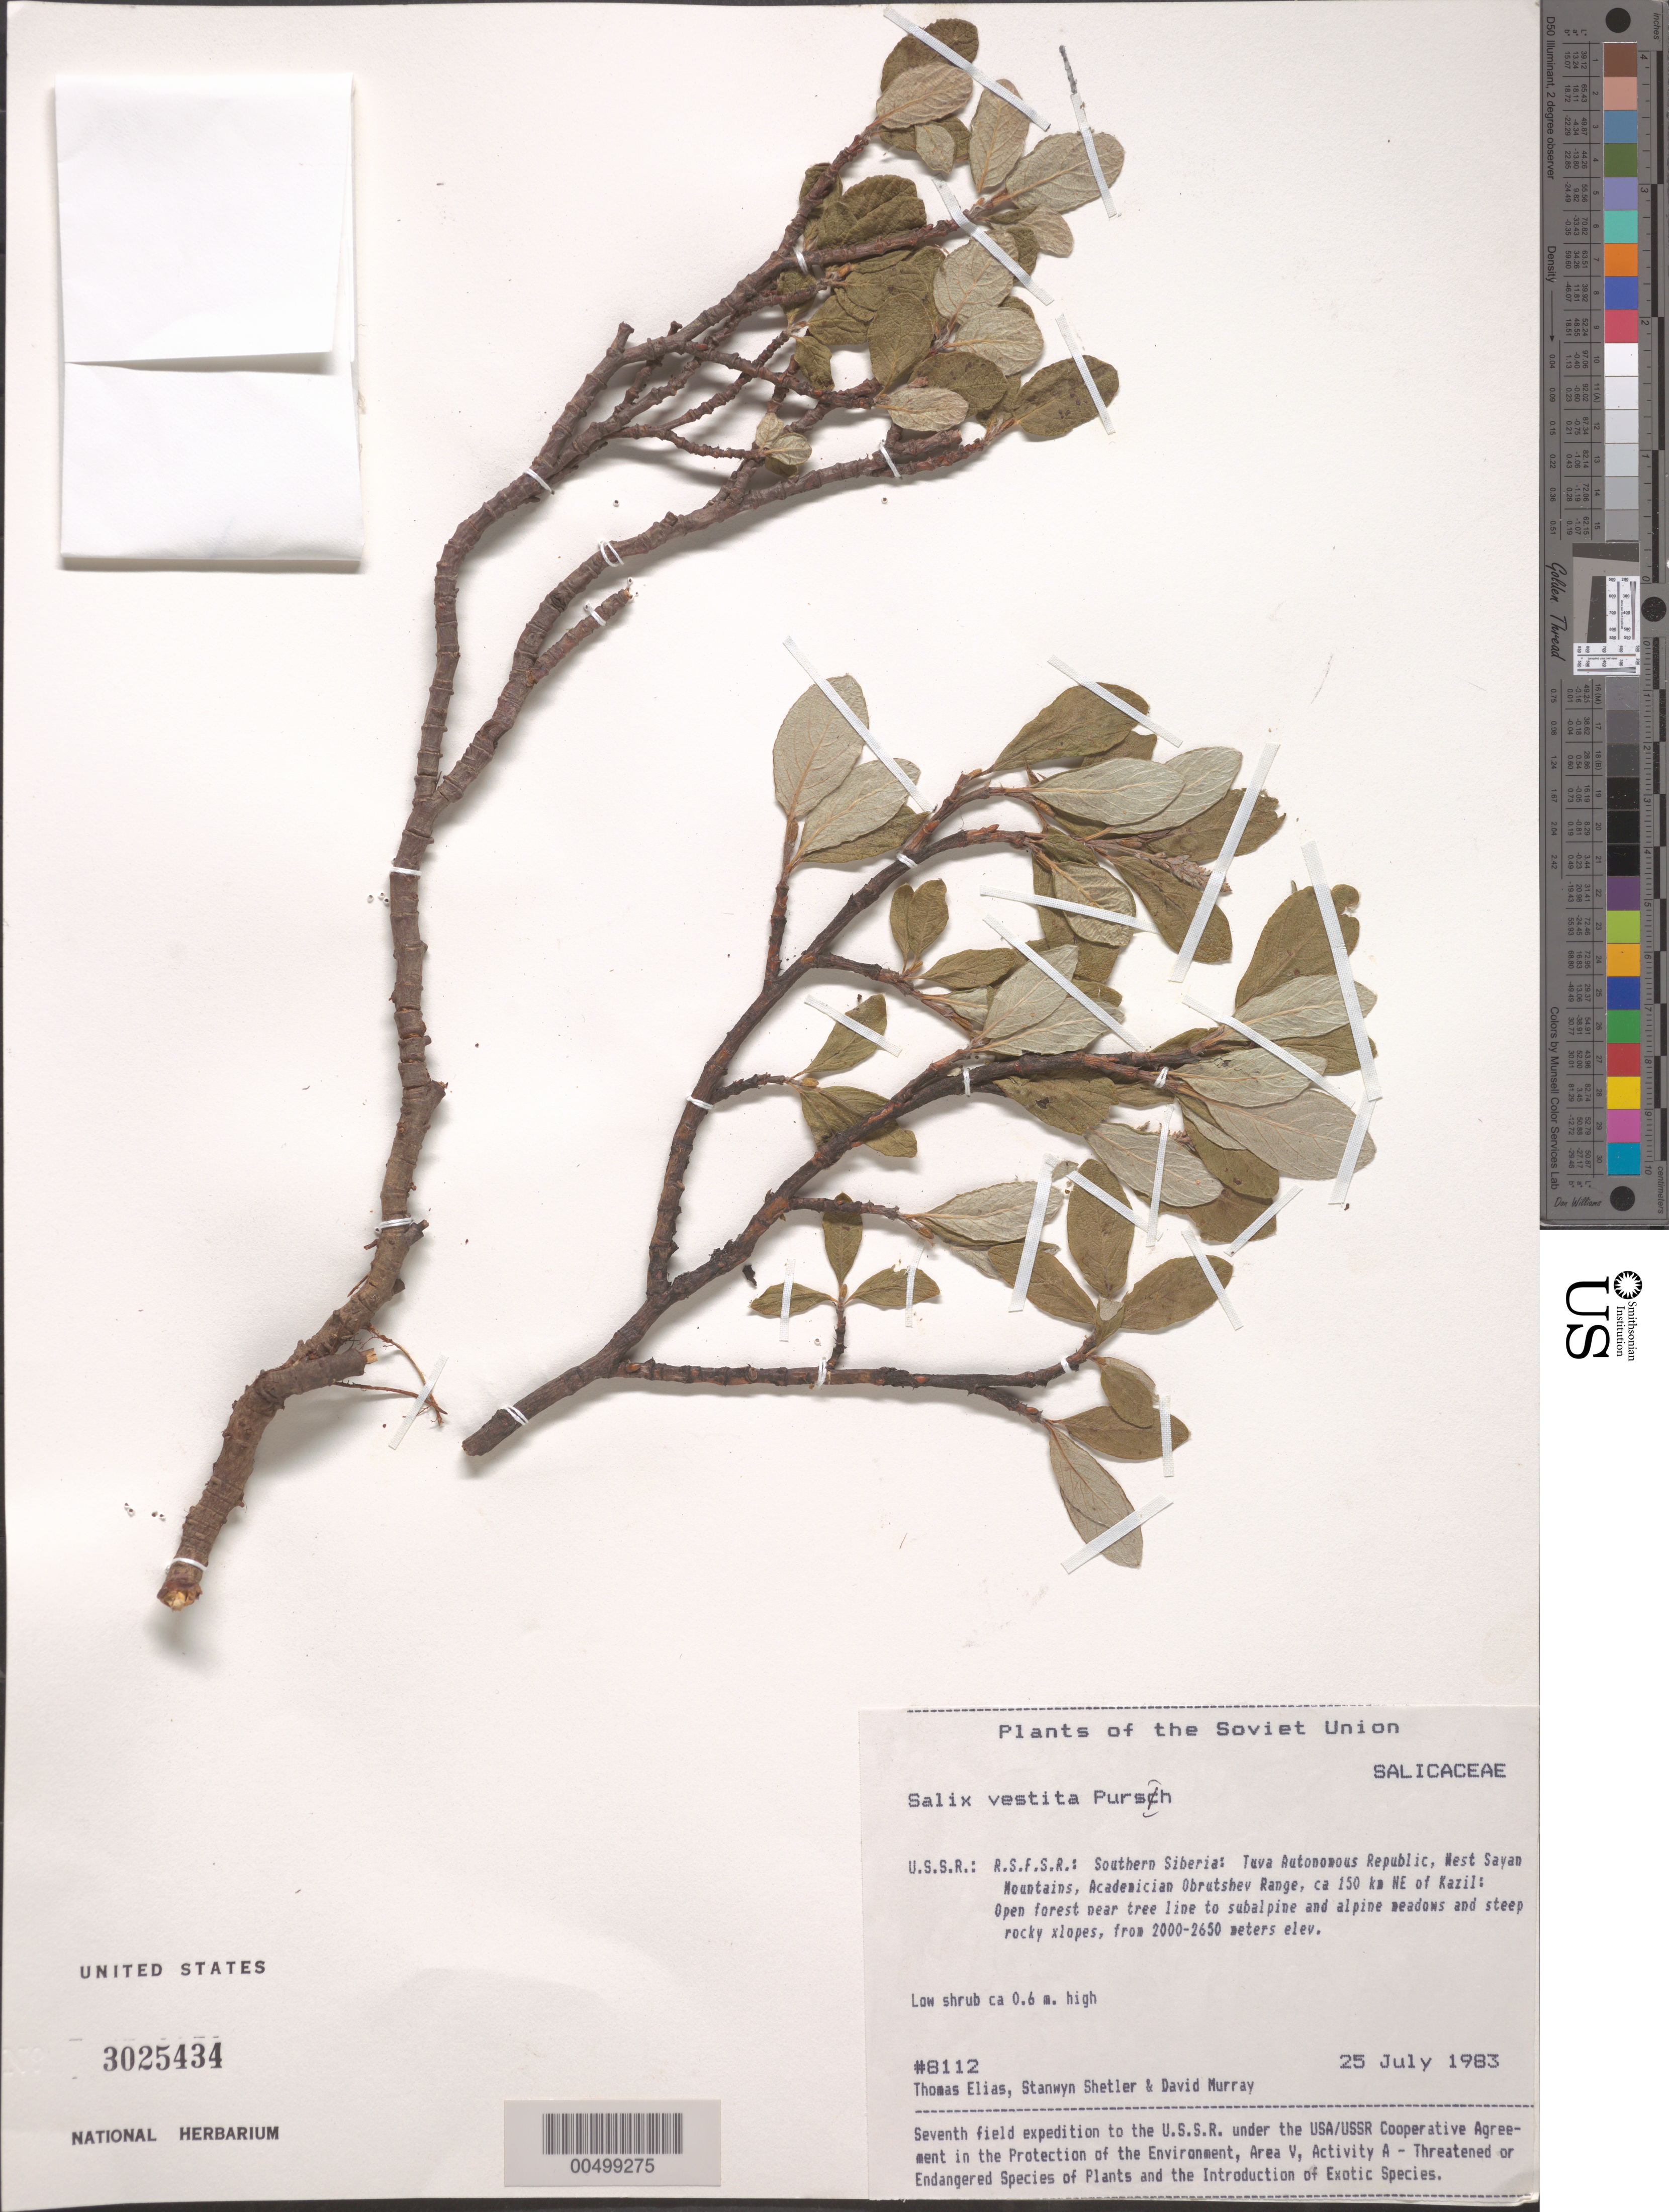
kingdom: Plantae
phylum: Tracheophyta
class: Magnoliopsida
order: Malpighiales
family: Salicaceae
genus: Salix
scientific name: Salix vestita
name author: Pursh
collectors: T. Elias, S. Shetler & D. F. Murray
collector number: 8112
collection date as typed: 25 Jul 1983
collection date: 1983-07-25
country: Russian Federation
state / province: Tuva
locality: West Sayan Mountains, Academician Obrutshev Range, ca. 150 km NE of Kazil [Kyzyl]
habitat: open forest near tree line to subalpine and alpine meadows and steep rocky slopes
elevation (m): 2000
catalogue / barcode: US 3025434